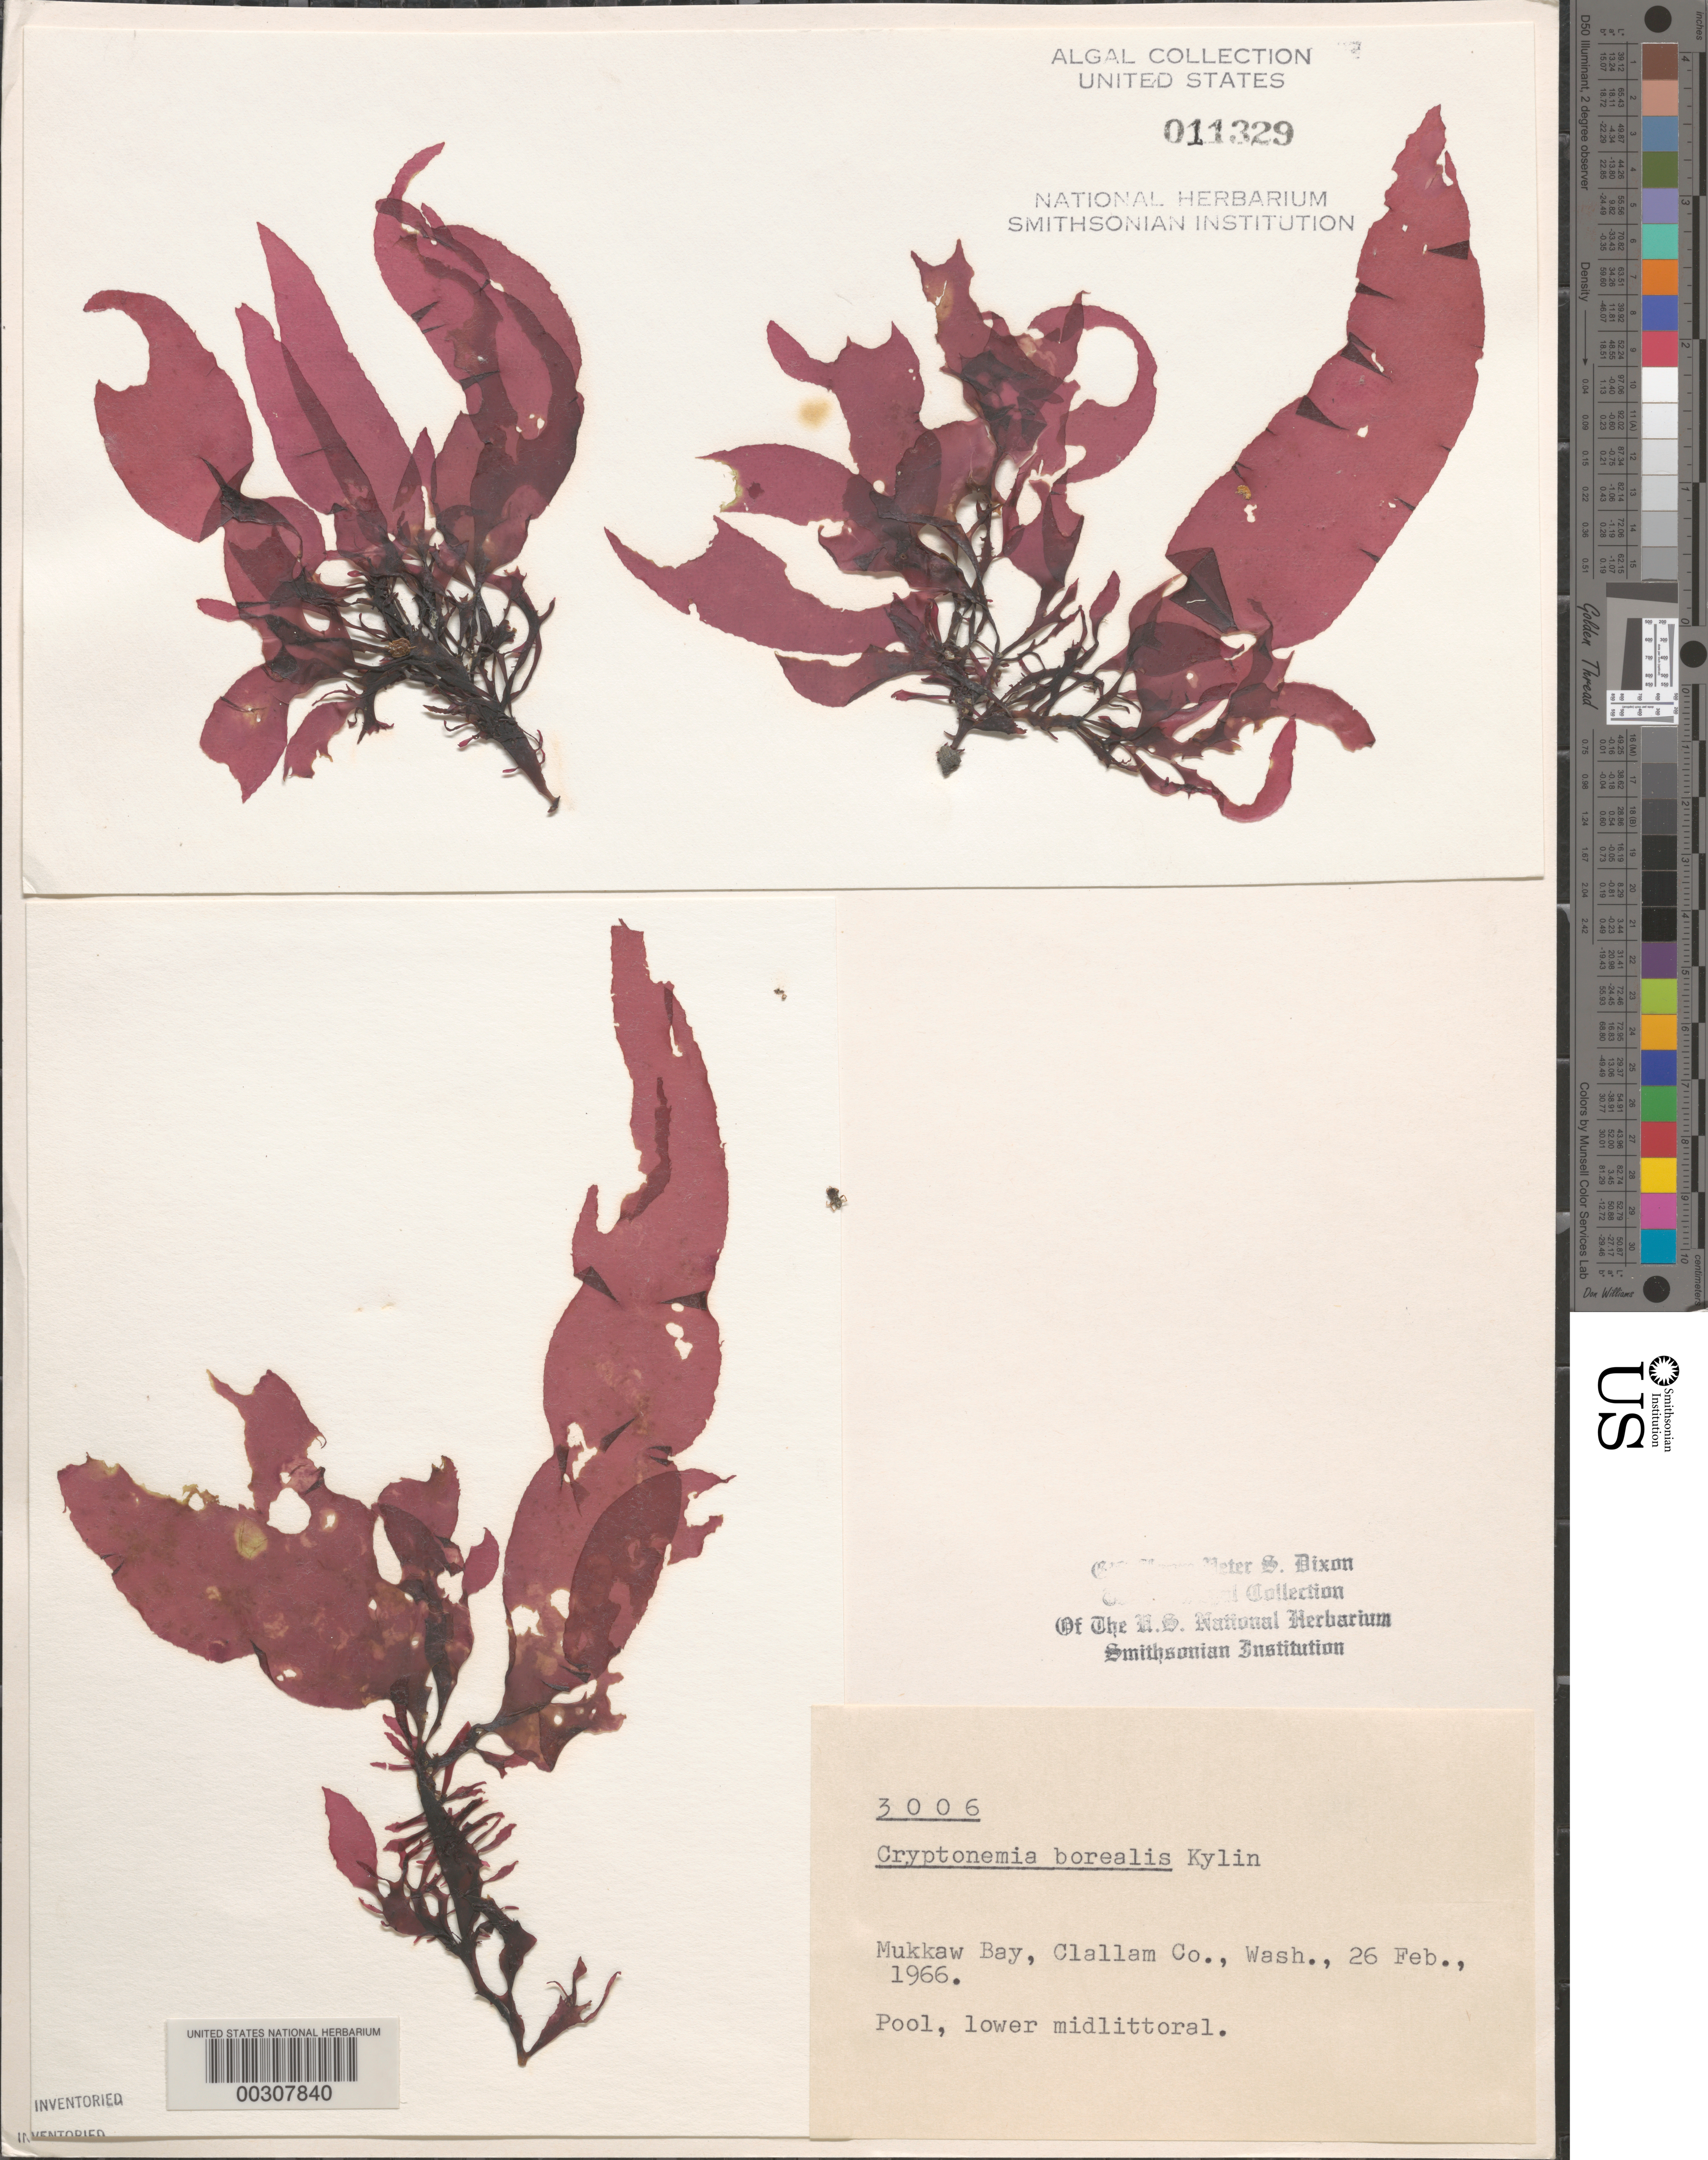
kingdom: Plantae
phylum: Rhodophyta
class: Florideophyceae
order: Halymeniales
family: Halymeniaceae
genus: Cryptonemia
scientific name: Cryptonemia borealis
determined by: Dixon, P. S.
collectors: P. S. Dixon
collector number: PSD 3006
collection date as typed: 26 Feb 1966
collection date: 1966-02-26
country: United States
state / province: Washington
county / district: Clallam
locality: Mukkaw Bay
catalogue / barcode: US 11329